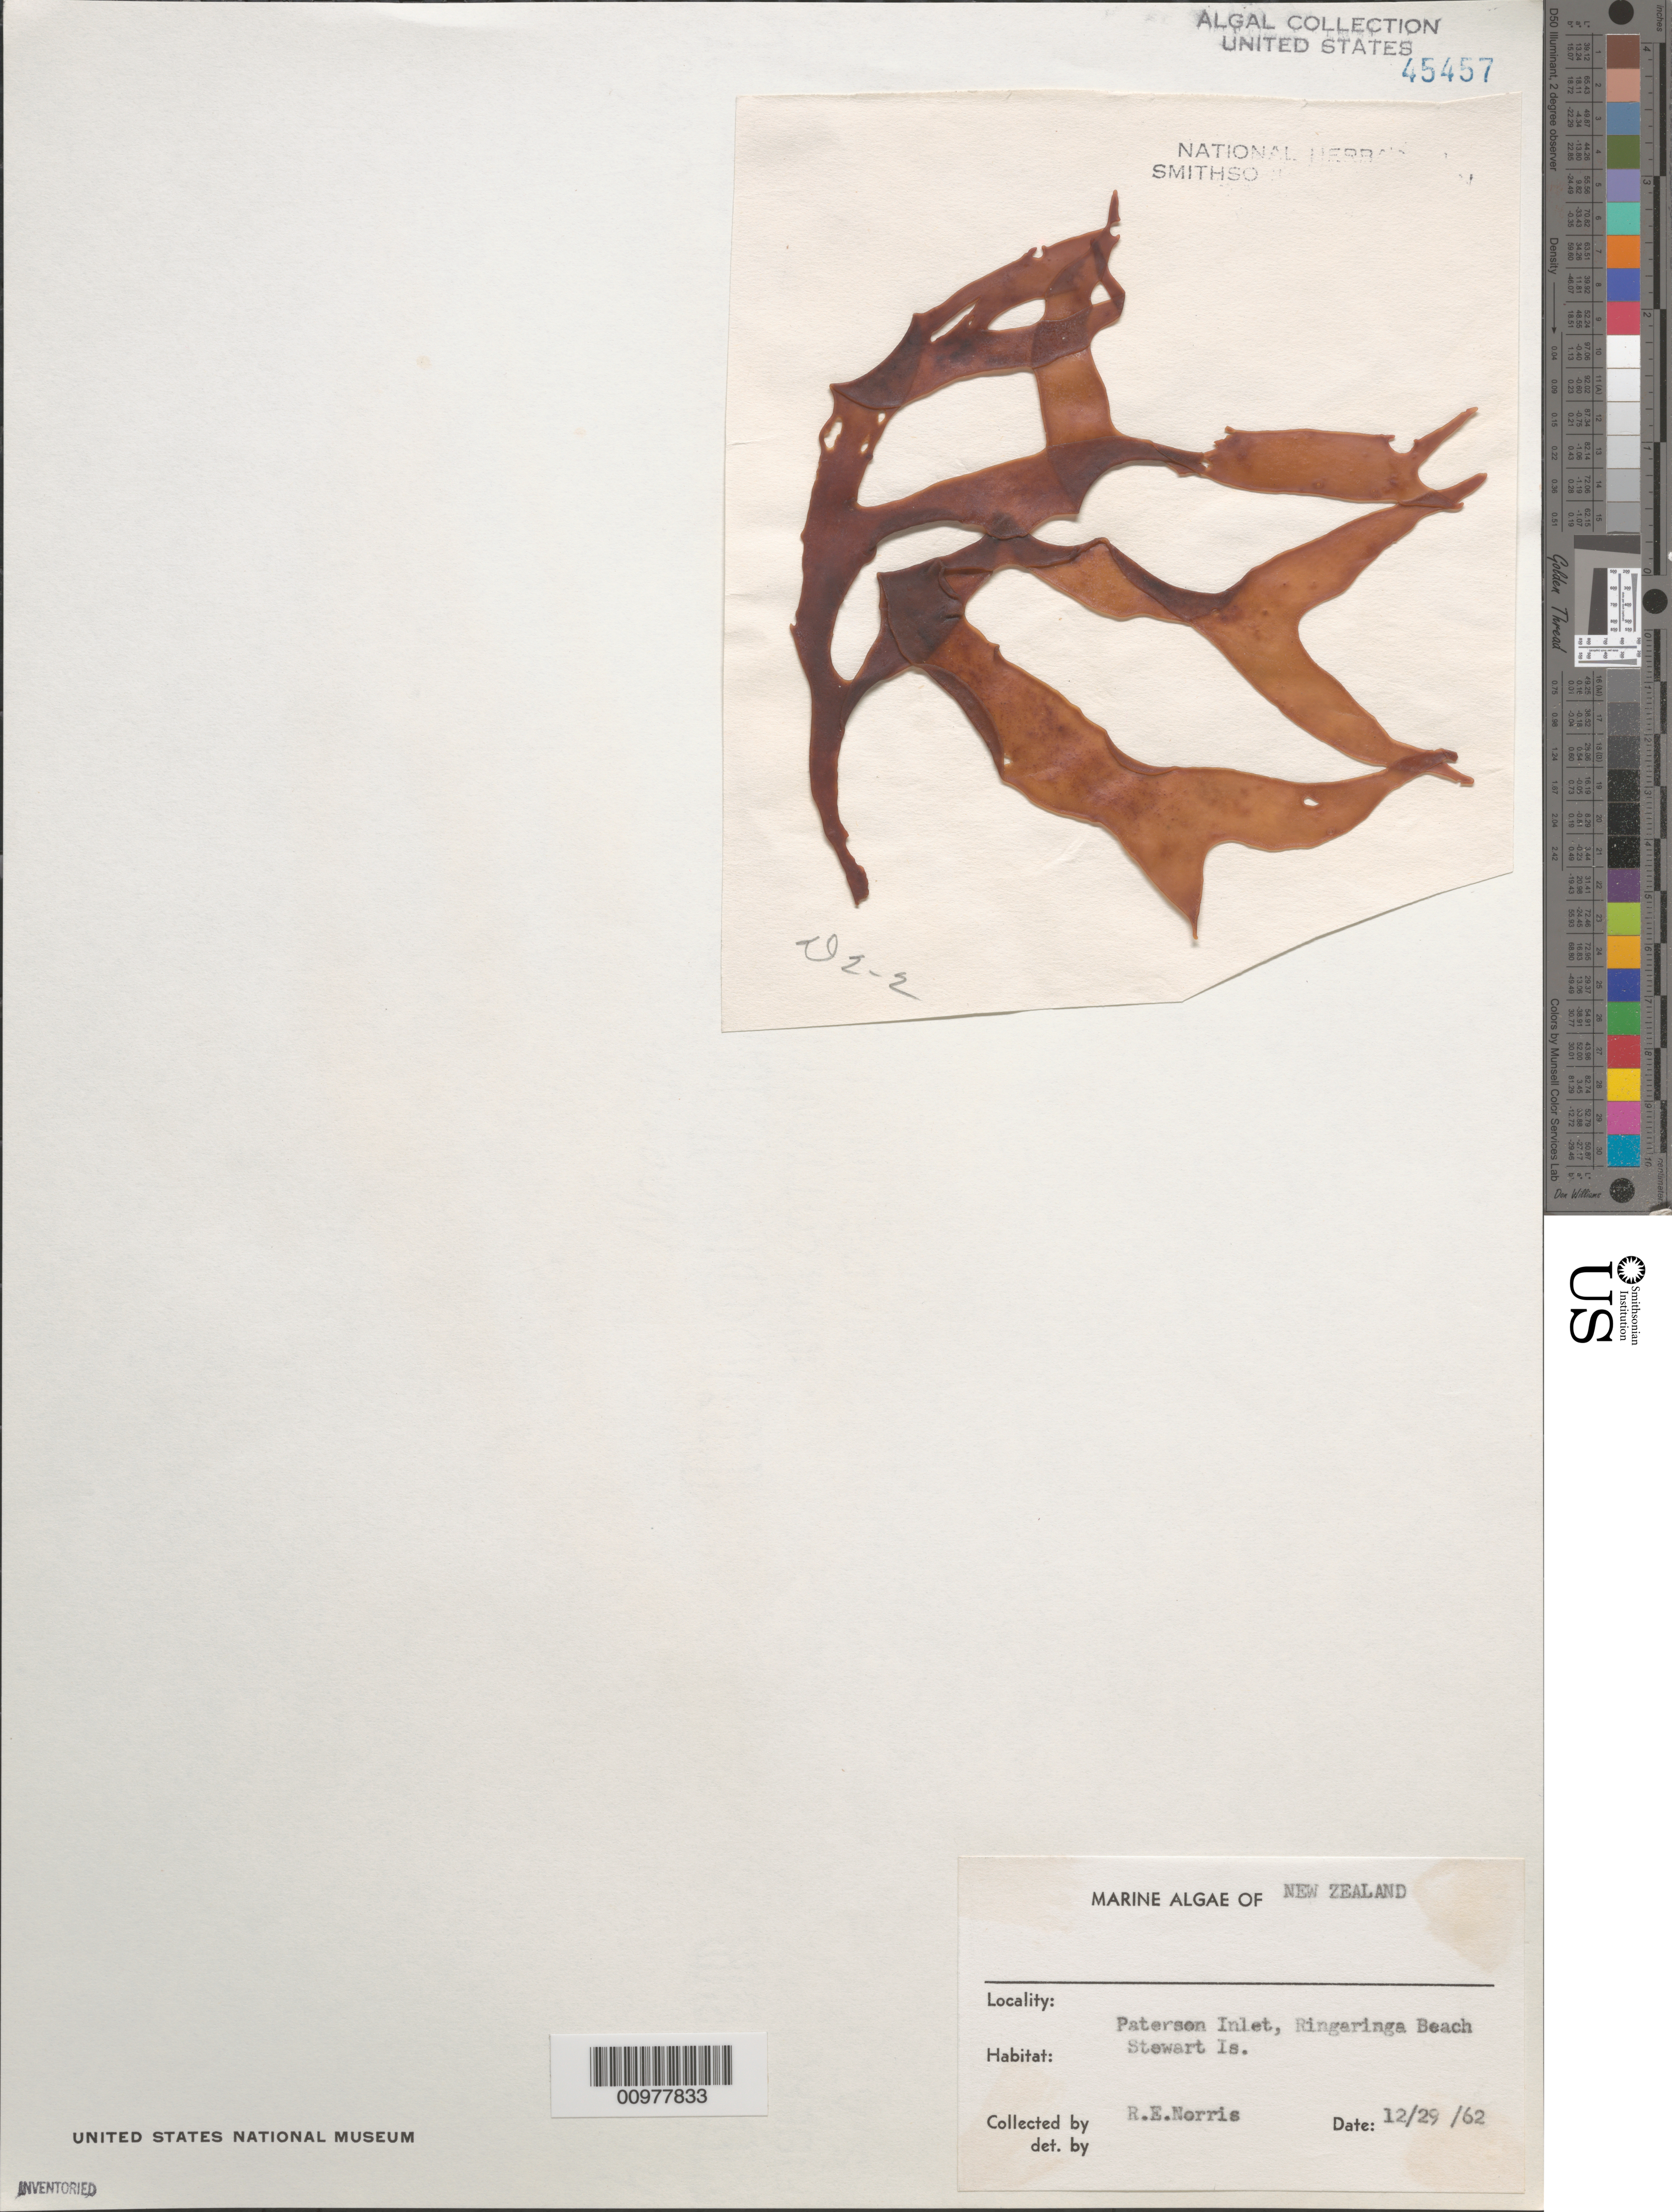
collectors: R. E. Norris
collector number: D2-2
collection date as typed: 29 Dec 1962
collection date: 1962-12-29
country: New Zealand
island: Stewart Island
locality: Paterson Inlet, Ringaringa Beach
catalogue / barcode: US 45457